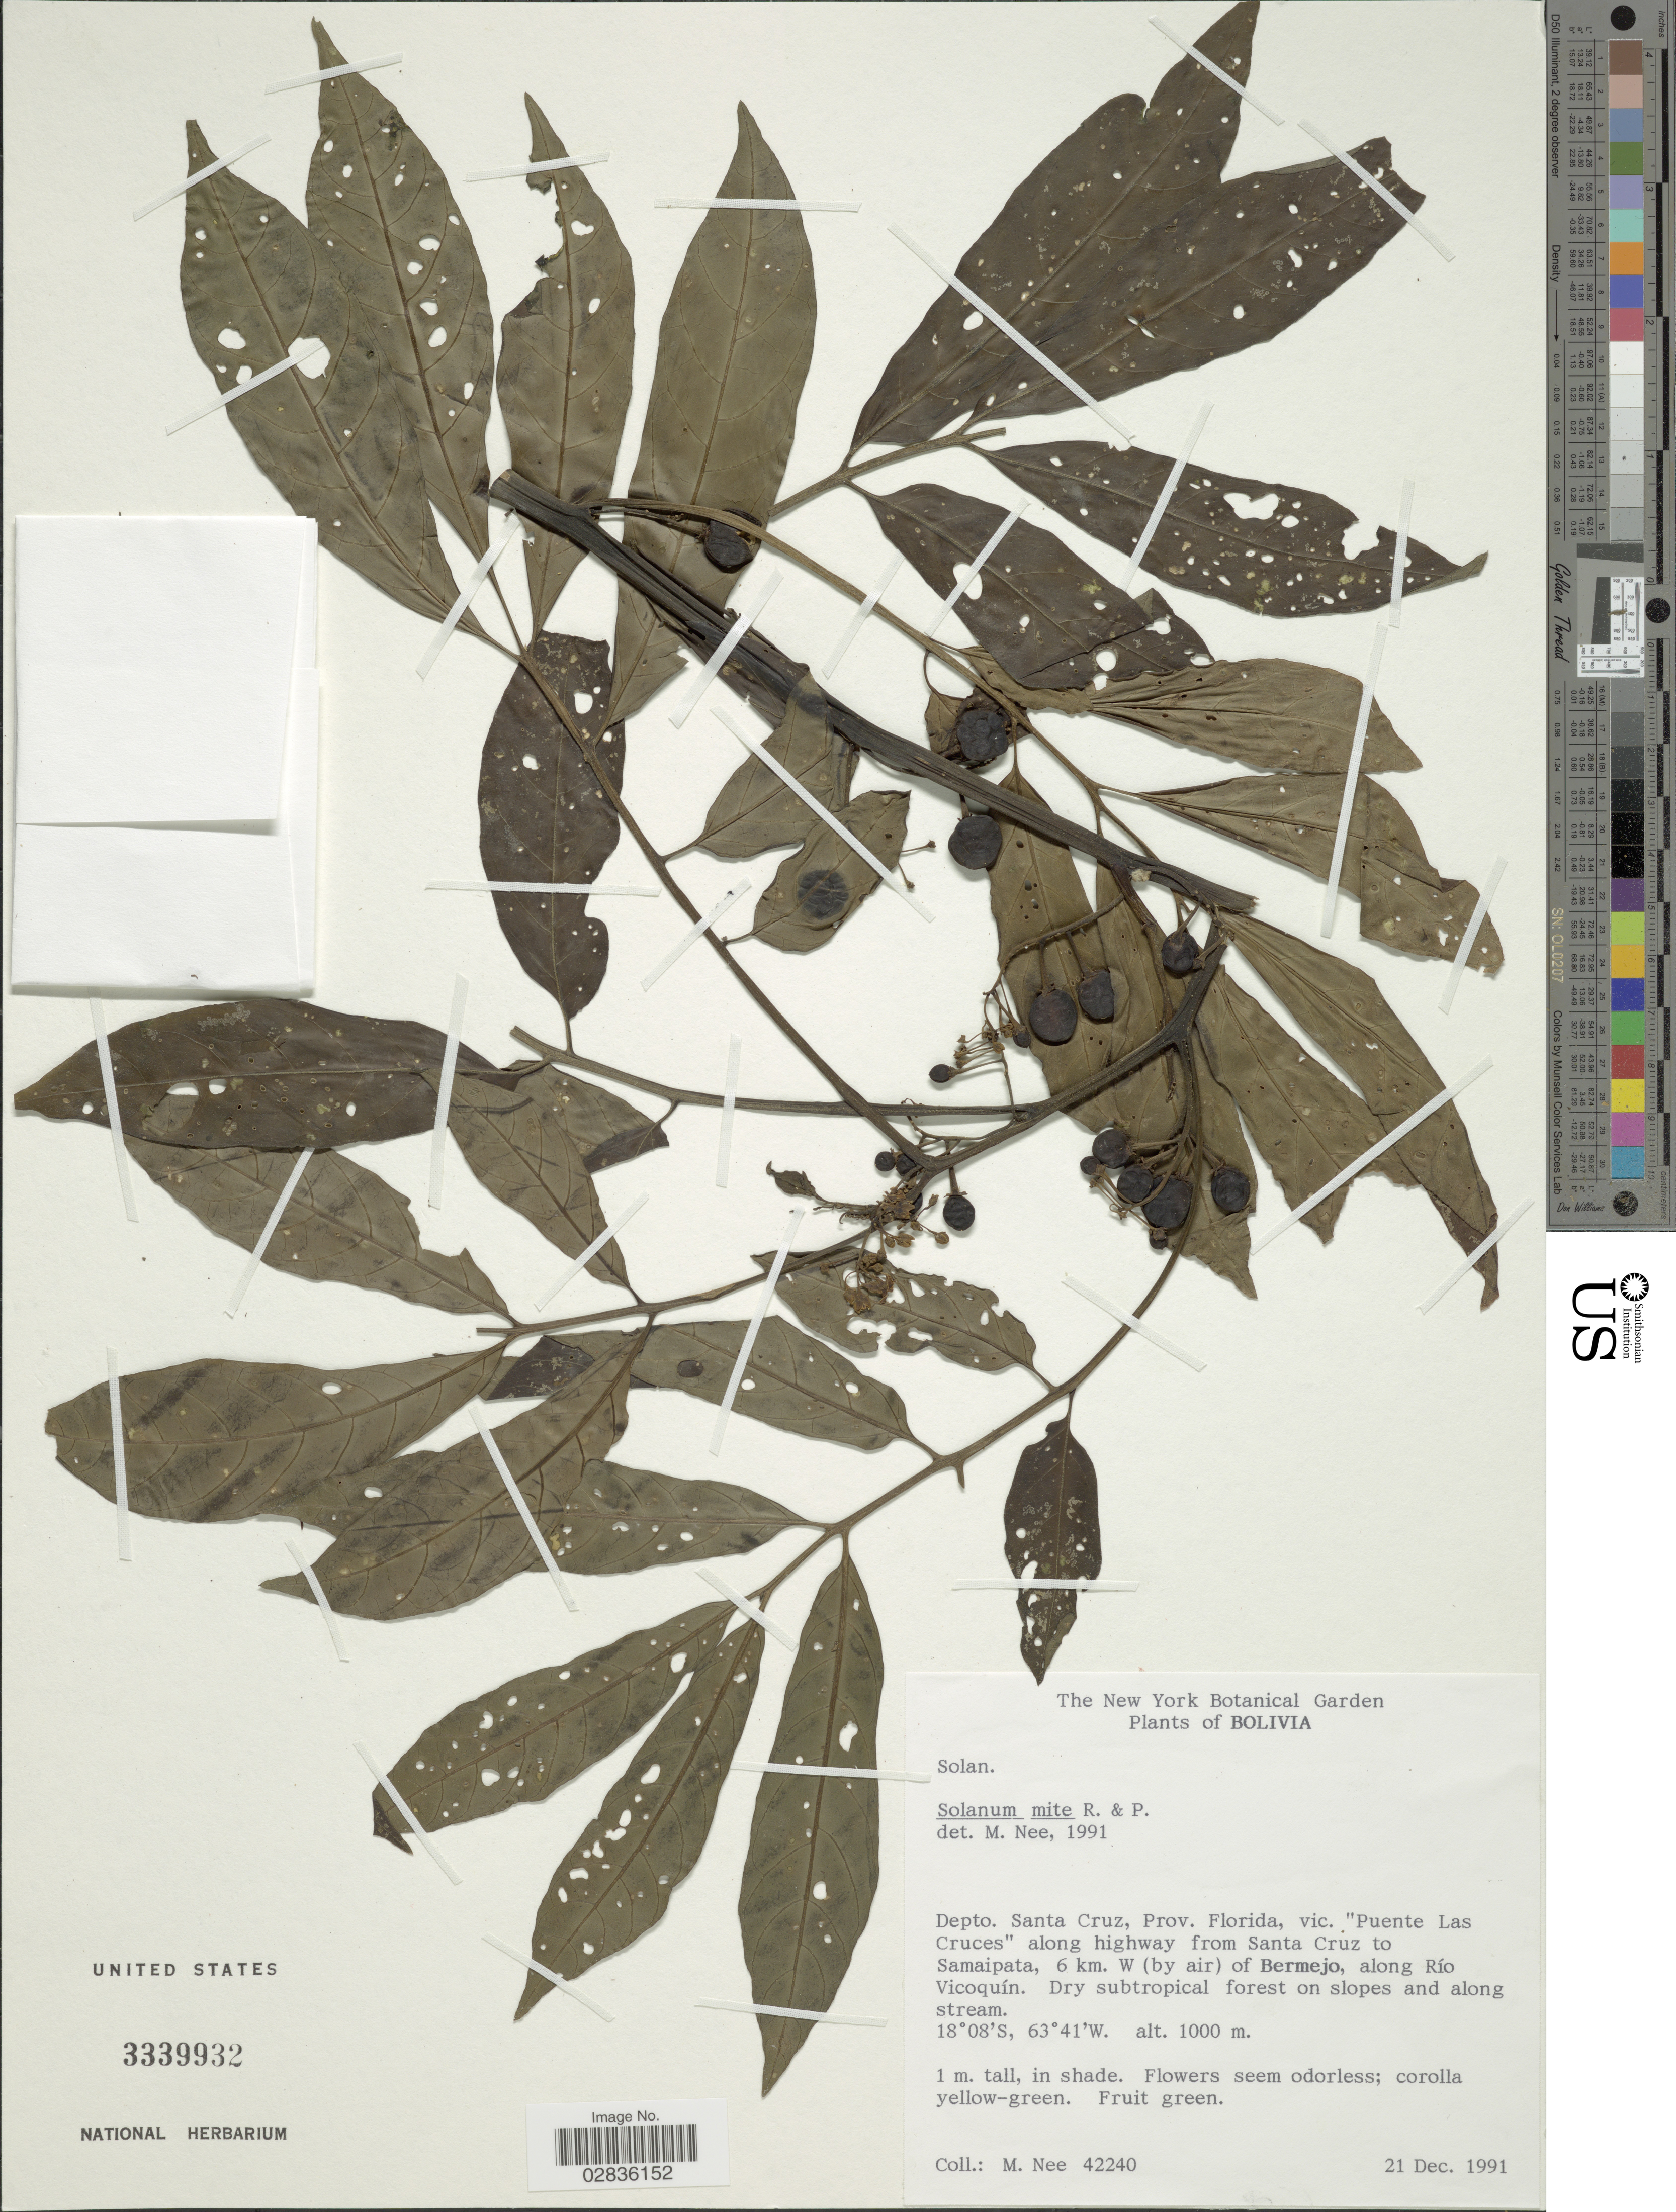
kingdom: Plantae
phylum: Tracheophyta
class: Magnoliopsida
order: Solanales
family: Solanaceae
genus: Solanum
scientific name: Solanum mite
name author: Ruiz & Pav.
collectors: M. Nee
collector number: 42240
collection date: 1991-12-21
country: Bolivia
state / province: Santa Cruz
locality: Depto. Santa Cruz. Florida, vic. "Puente Las Cruces"along highway from Santa Cruz to Samaipata, 6 km. W (by air) of Bermejo, along Río Vicoquín.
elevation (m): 1000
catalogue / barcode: US 3339932